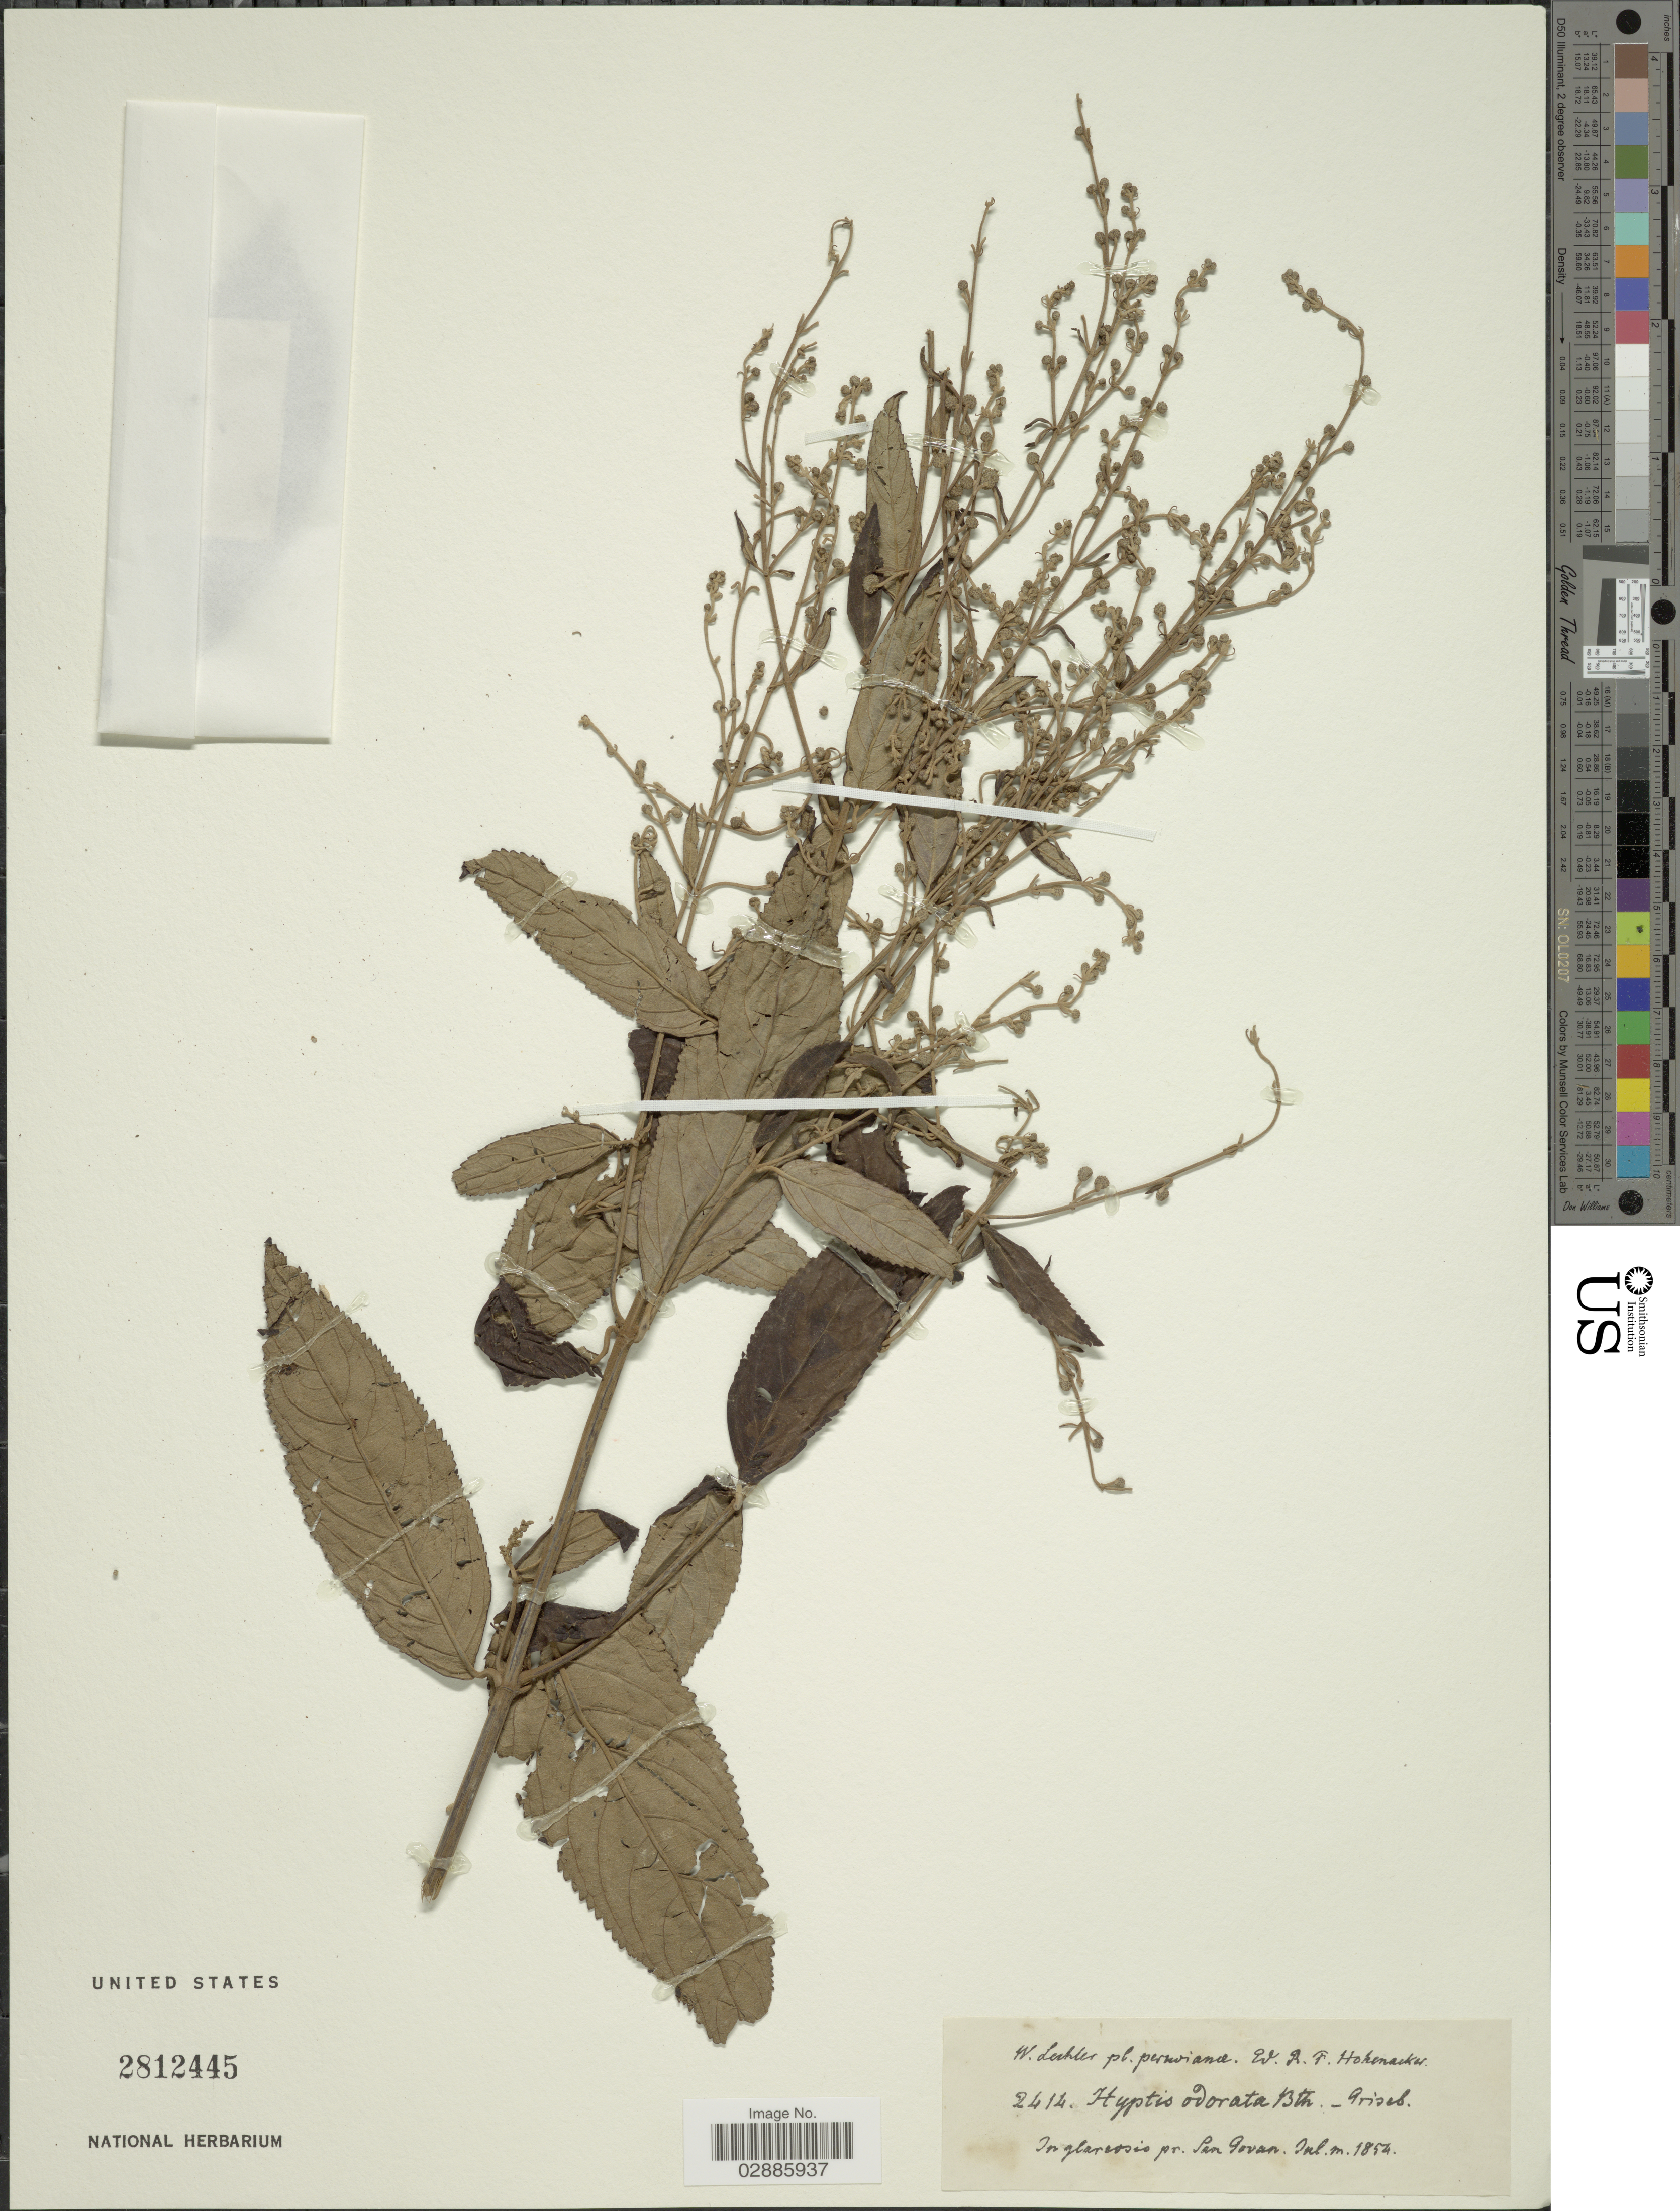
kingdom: Plantae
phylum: Tracheophyta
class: Magnoliopsida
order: Lamiales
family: Lamiaceae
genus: Hyptis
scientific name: Hyptis odorata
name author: Benth.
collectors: W. Lechler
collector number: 2414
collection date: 1854-07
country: Peru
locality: In glareosis pr. San Govan.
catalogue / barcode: US 2812445